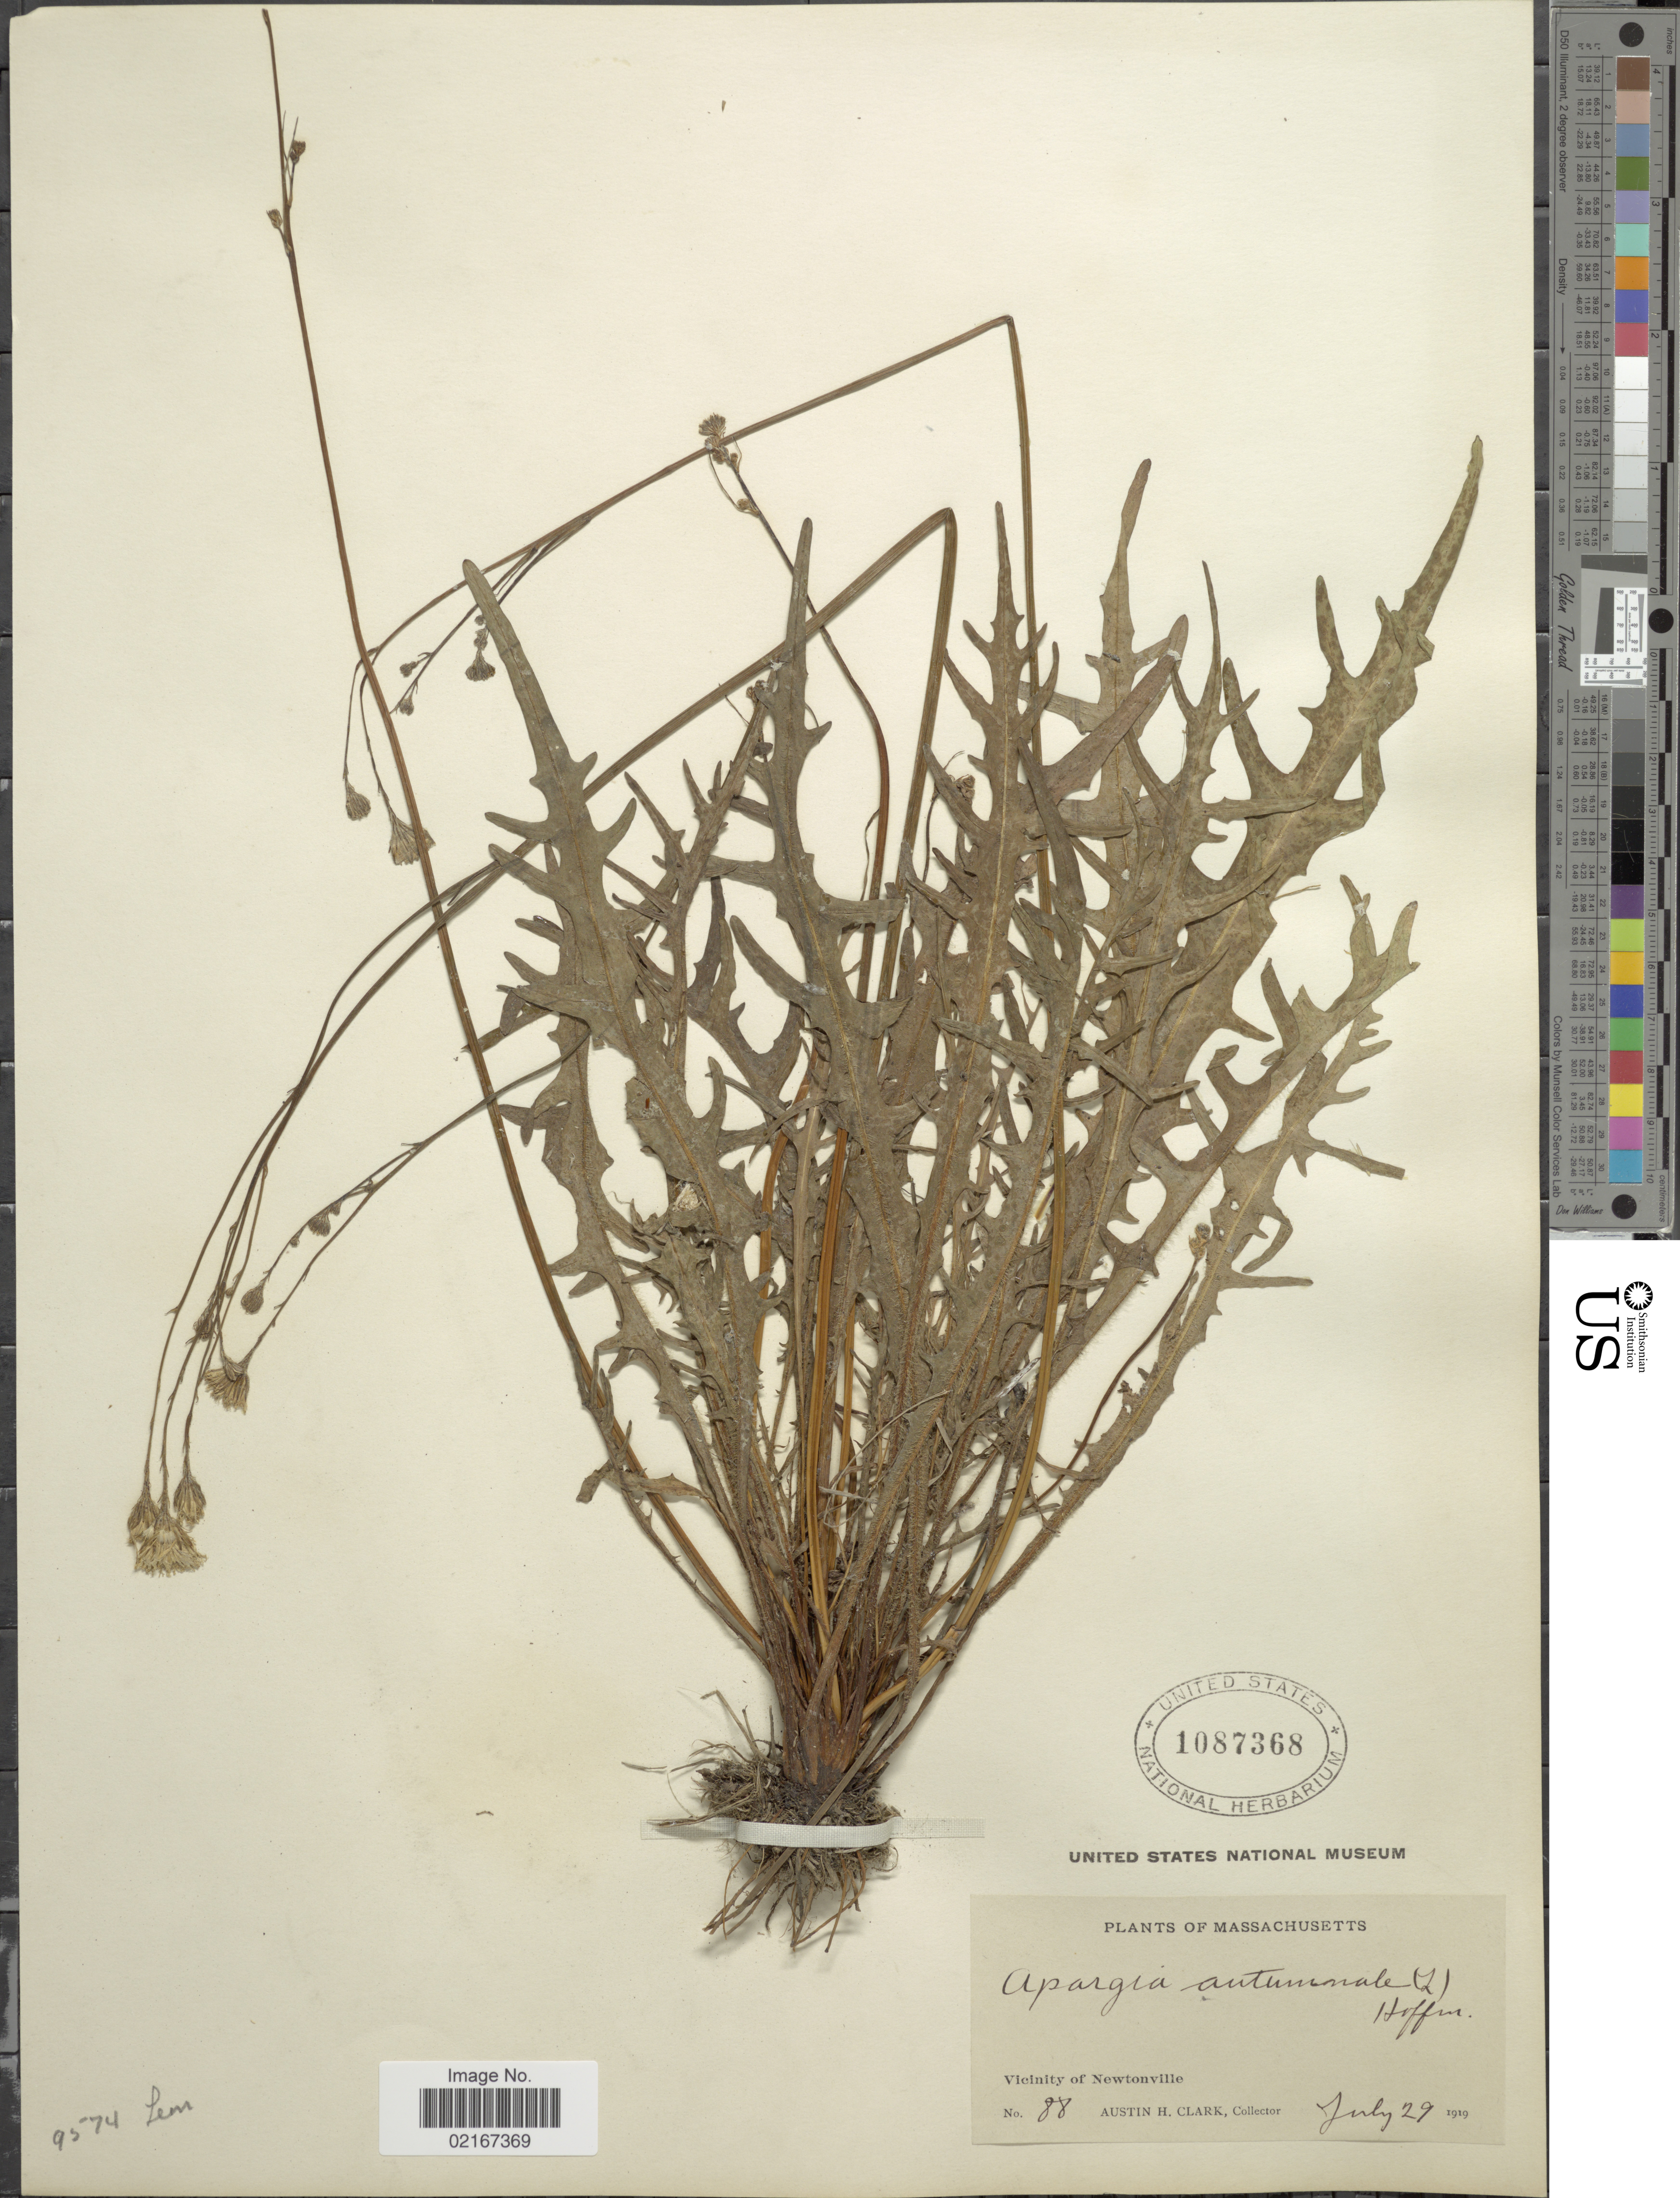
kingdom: Plantae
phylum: Tracheophyta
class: Magnoliopsida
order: Asterales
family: Asteraceae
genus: Scorzoneroides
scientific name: Scorzoneroides autumnalis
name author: (L.) Moench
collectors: A. H. Clark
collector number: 88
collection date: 1919-07-29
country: United States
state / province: Massachusetts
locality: Vicinity of Newtonville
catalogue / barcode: US 1087368